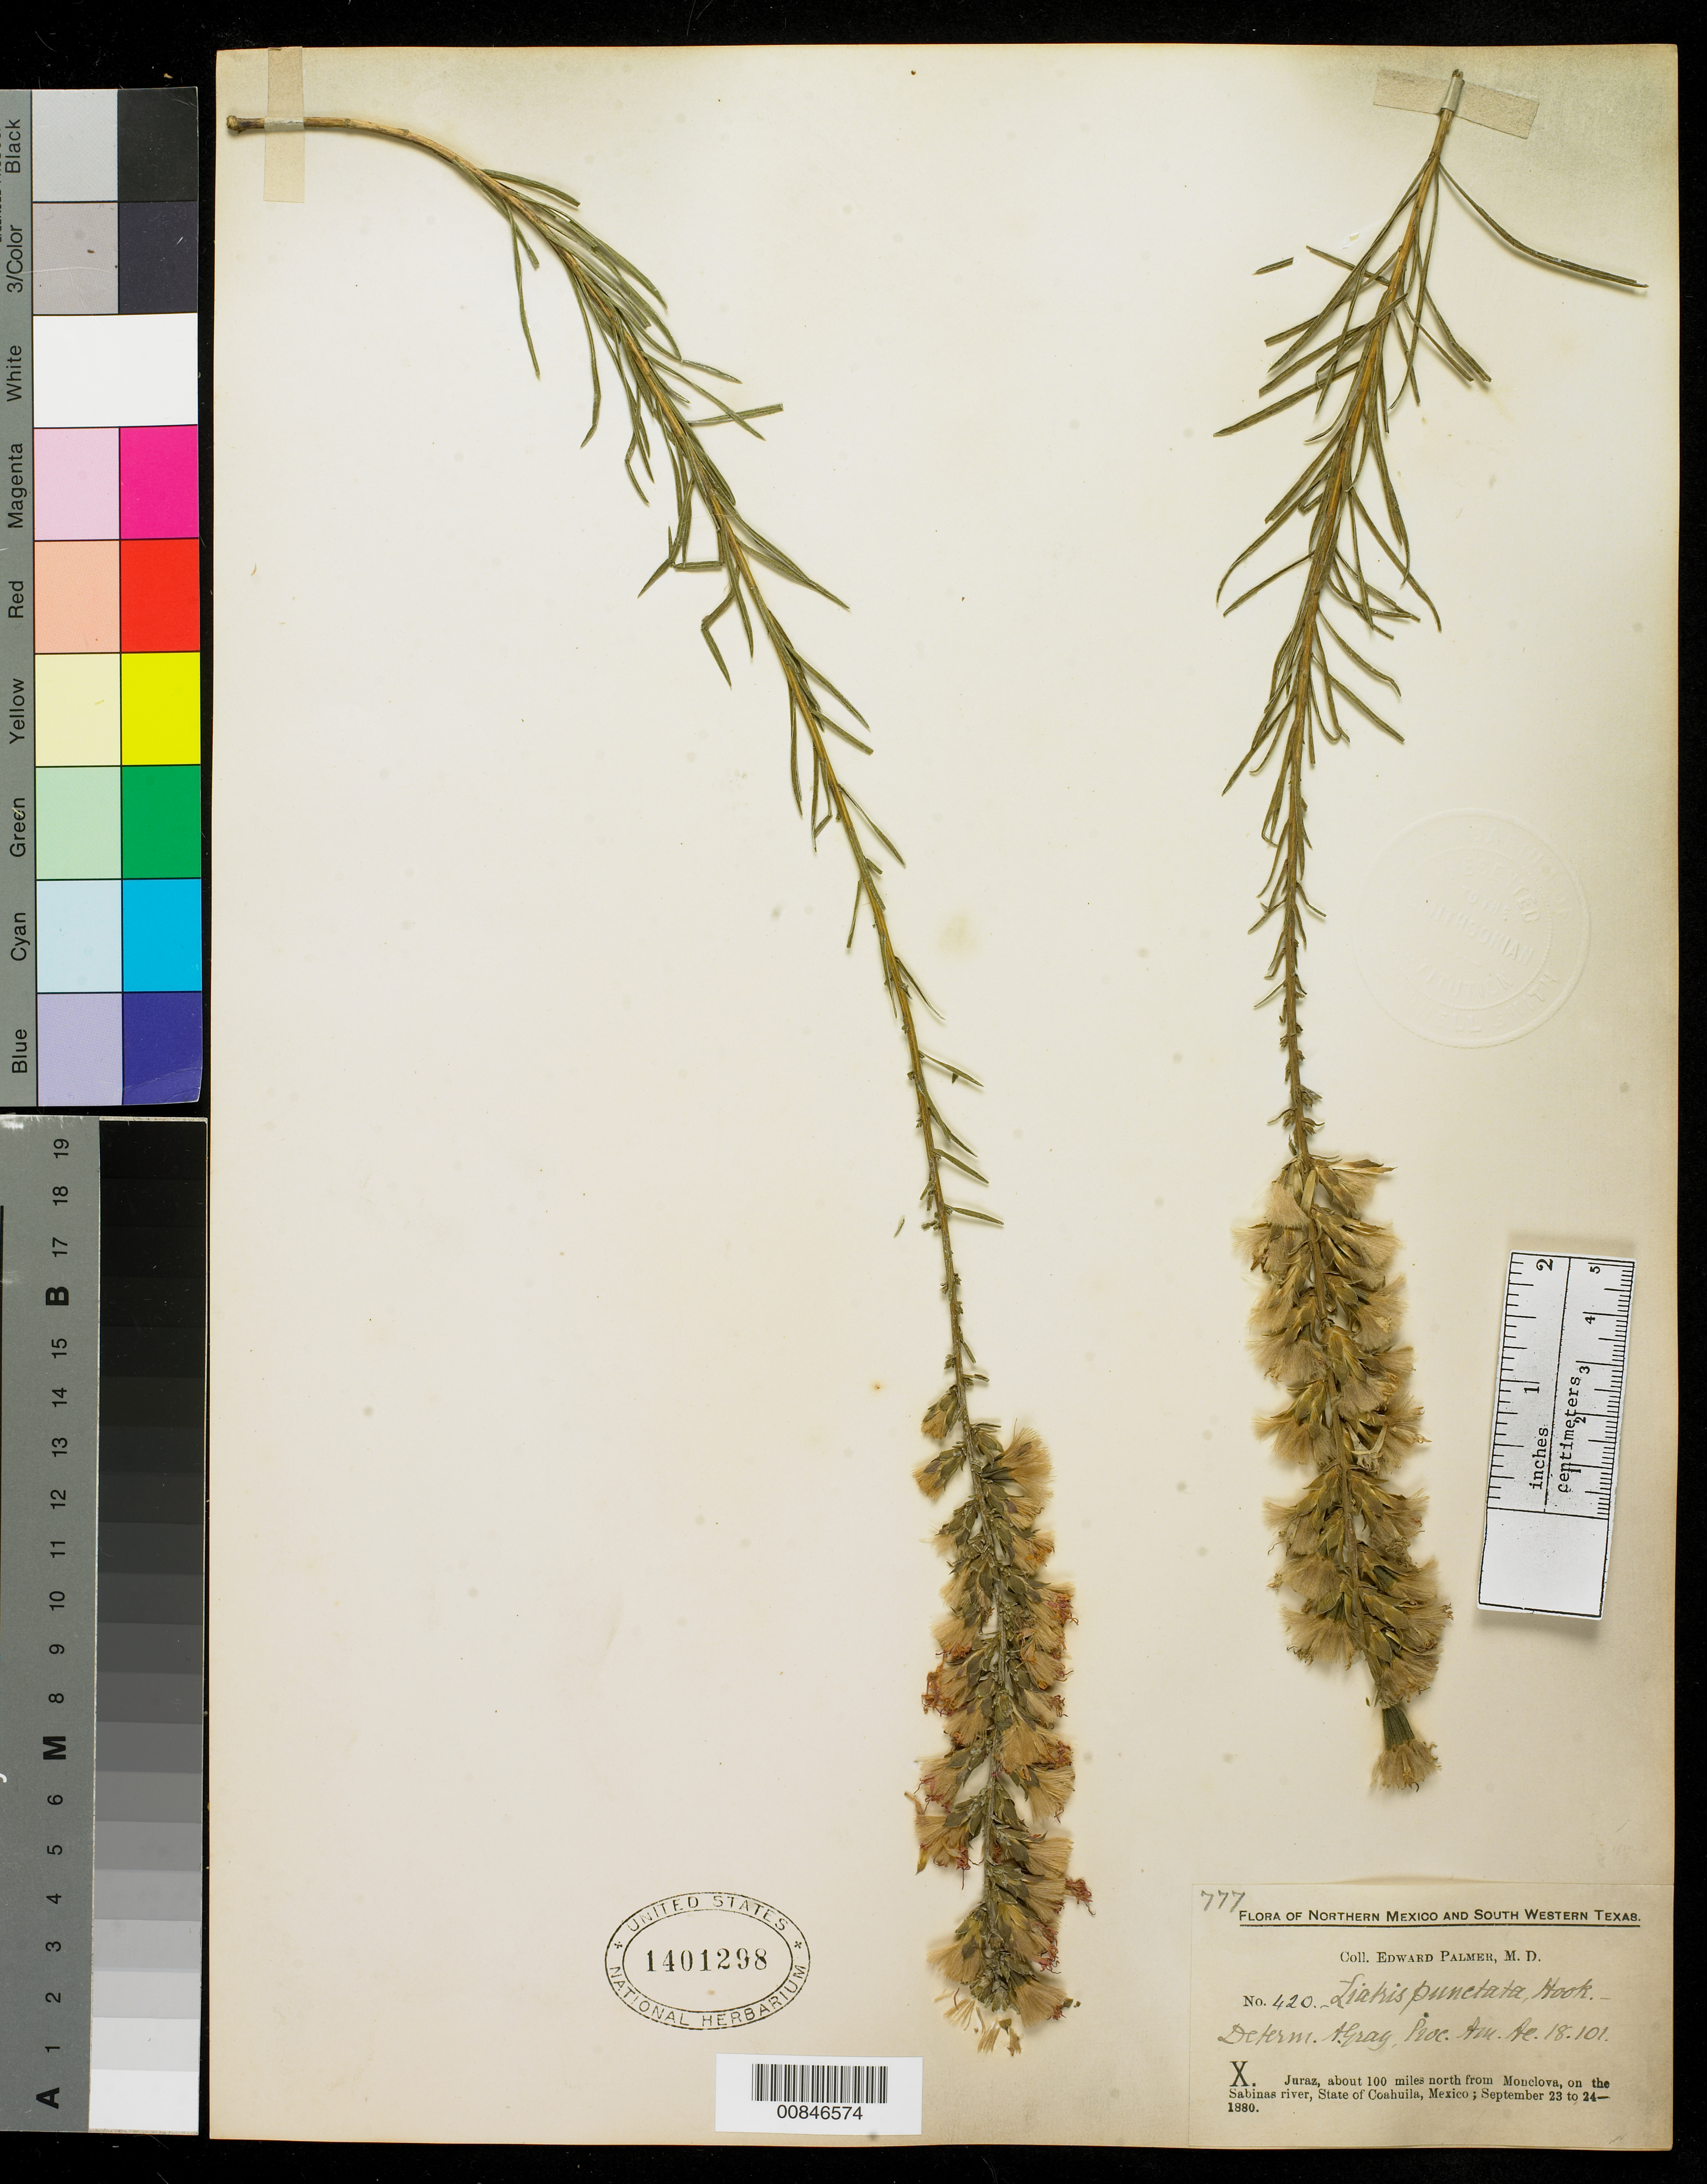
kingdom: Plantae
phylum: Tracheophyta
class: Magnoliopsida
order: Asterales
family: Asteraceae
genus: Liatris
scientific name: Liatris punctata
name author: Hook.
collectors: E. Palmer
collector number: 420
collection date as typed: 23 Sep 1880 to 24 Sep 1880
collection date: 1880-09-23/1880-09-24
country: Mexico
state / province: Coahuila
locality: X. Juraz, about 100 miles north from Monclova, on the Sabinas river, Coahuila.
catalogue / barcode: US 1401298